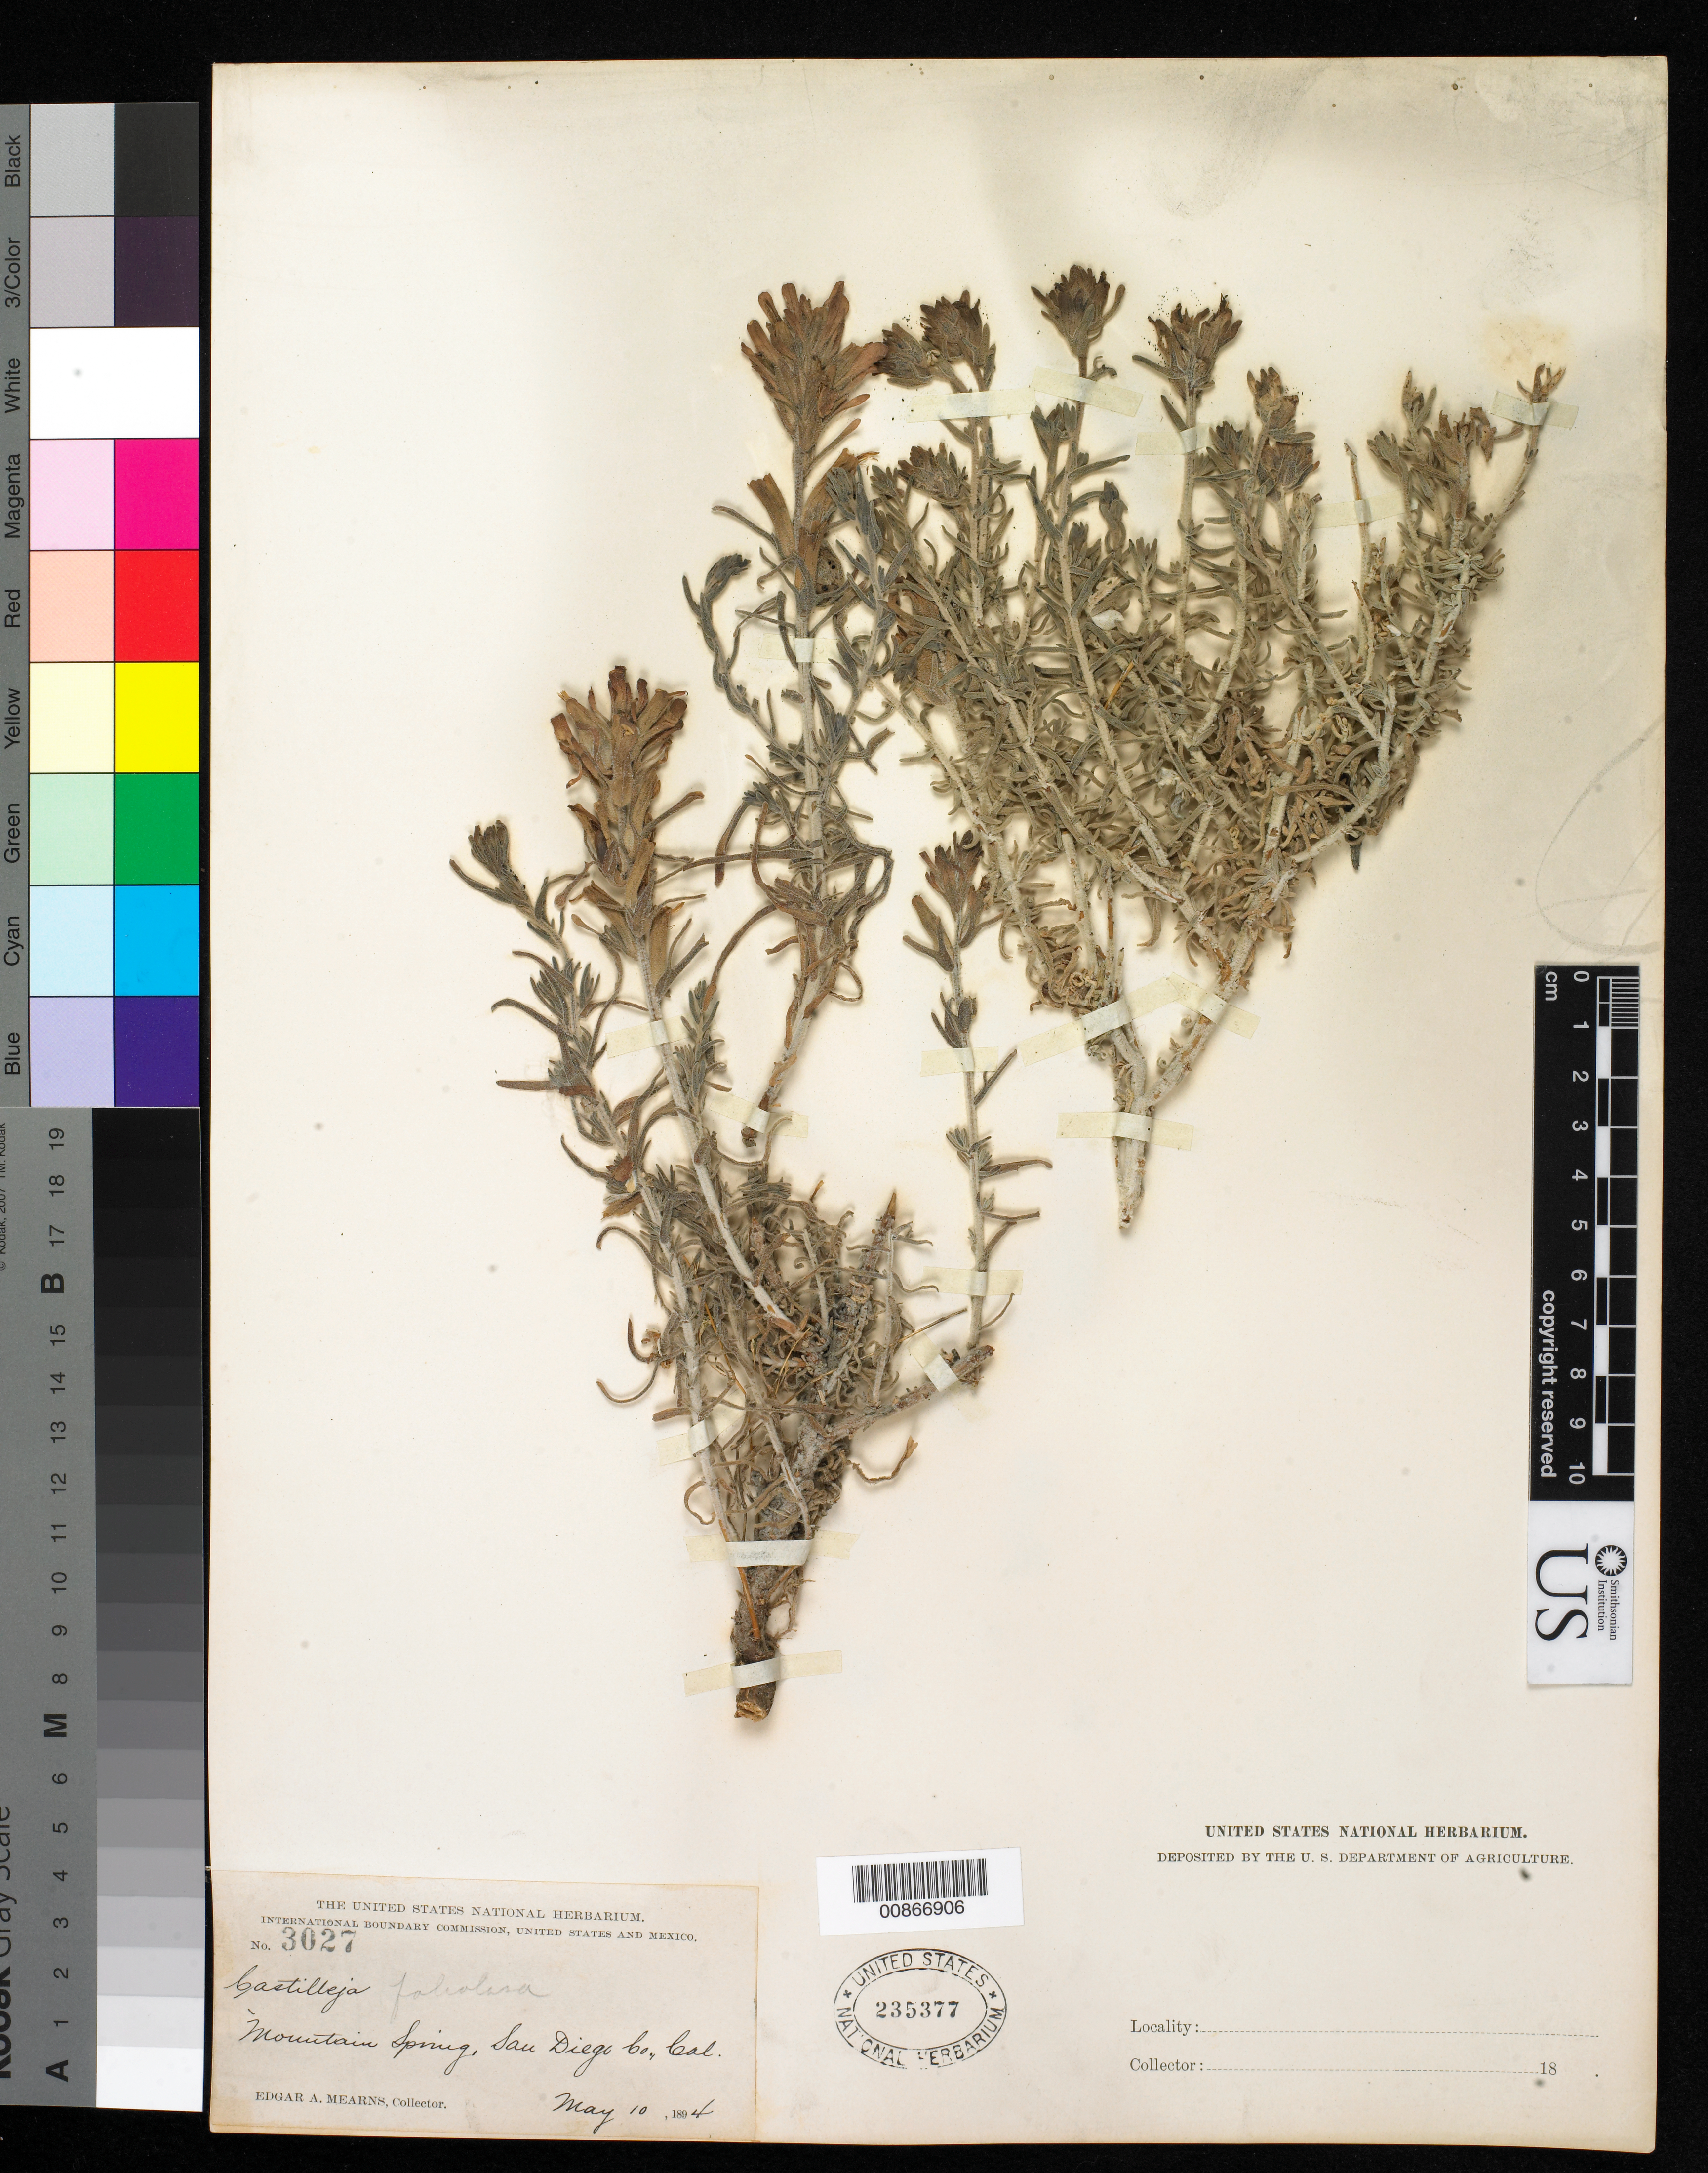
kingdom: Plantae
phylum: Tracheophyta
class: Magnoliopsida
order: Lamiales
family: Orobanchaceae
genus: Castilleja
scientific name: Castilleja foliolosa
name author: Hook. f.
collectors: E. A. Mearns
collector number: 3027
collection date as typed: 10 May 1894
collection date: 1894-05-10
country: United States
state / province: California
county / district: San Diego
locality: Mountain Spring, San Diego County, California.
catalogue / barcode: US 235377